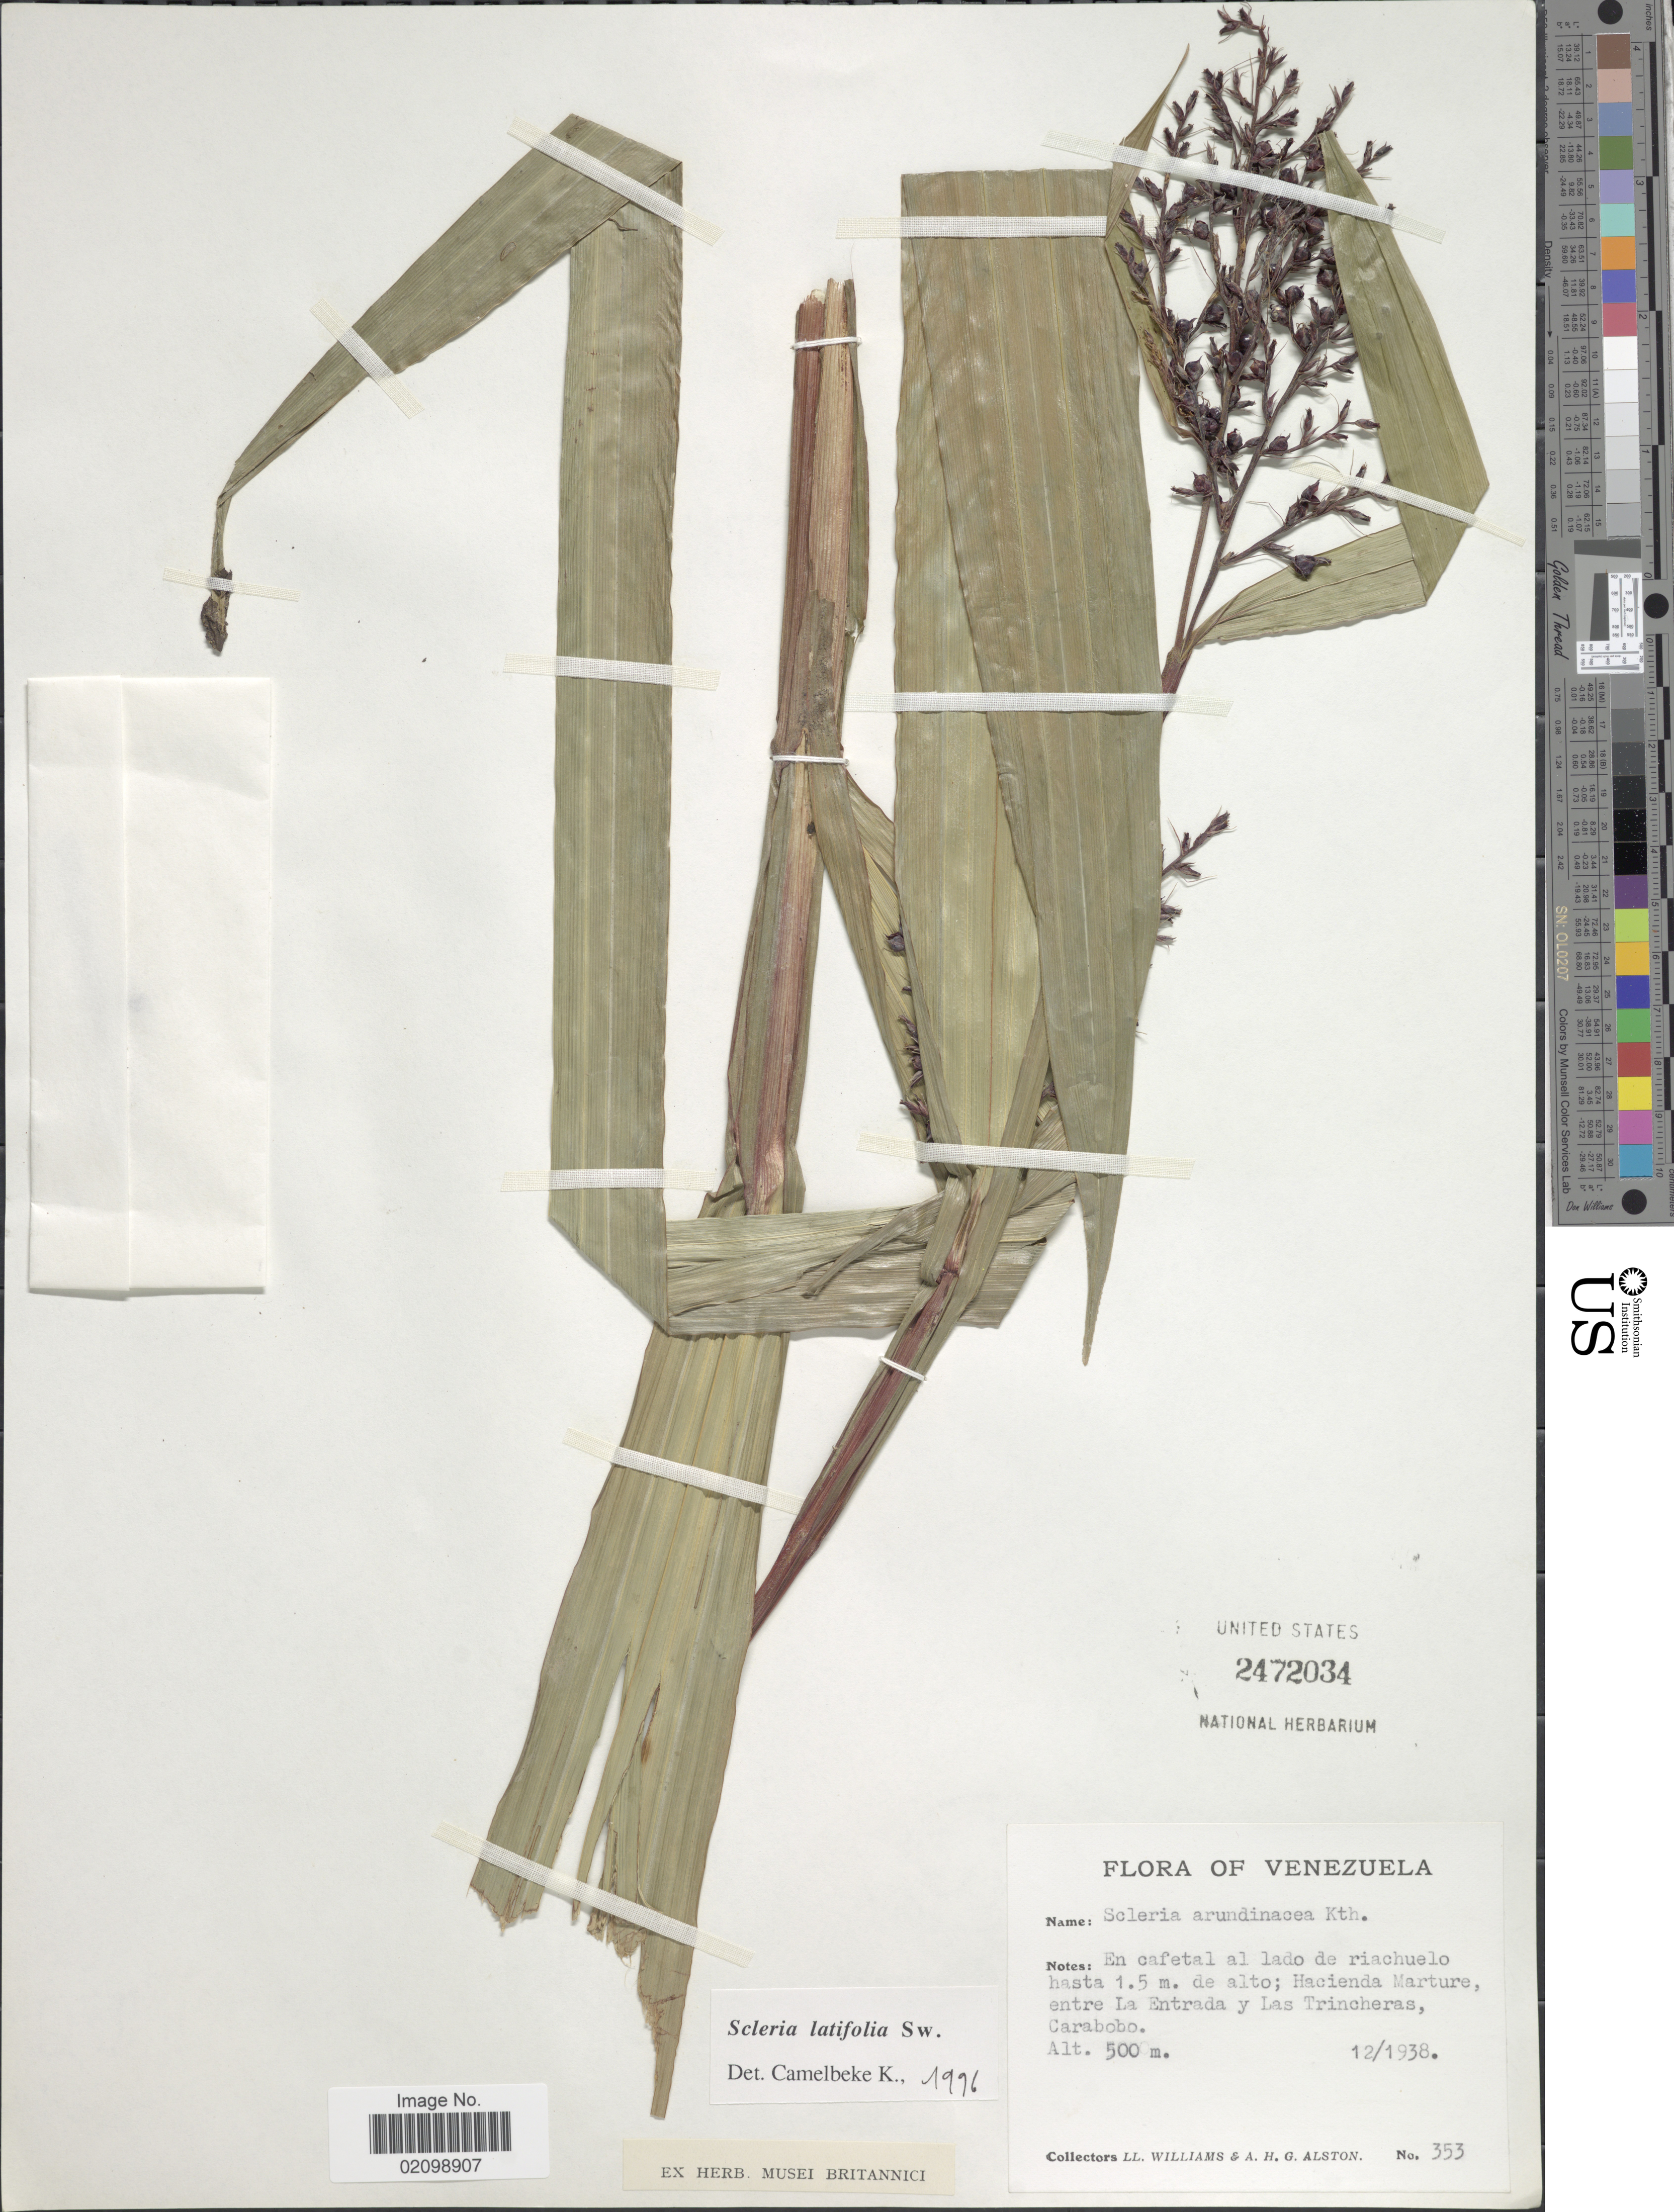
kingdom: Plantae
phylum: Tracheophyta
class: Liliopsida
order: Poales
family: Cyperaceae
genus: Scleria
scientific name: Scleria latifolia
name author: Sw.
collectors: Ll. Williams & A. H. Alston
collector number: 353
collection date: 1938-12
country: Venezuela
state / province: Carabobo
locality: Hacienda Marture entre La Entrada y Las Trincheras, Carabobo.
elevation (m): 500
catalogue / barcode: US 2472034